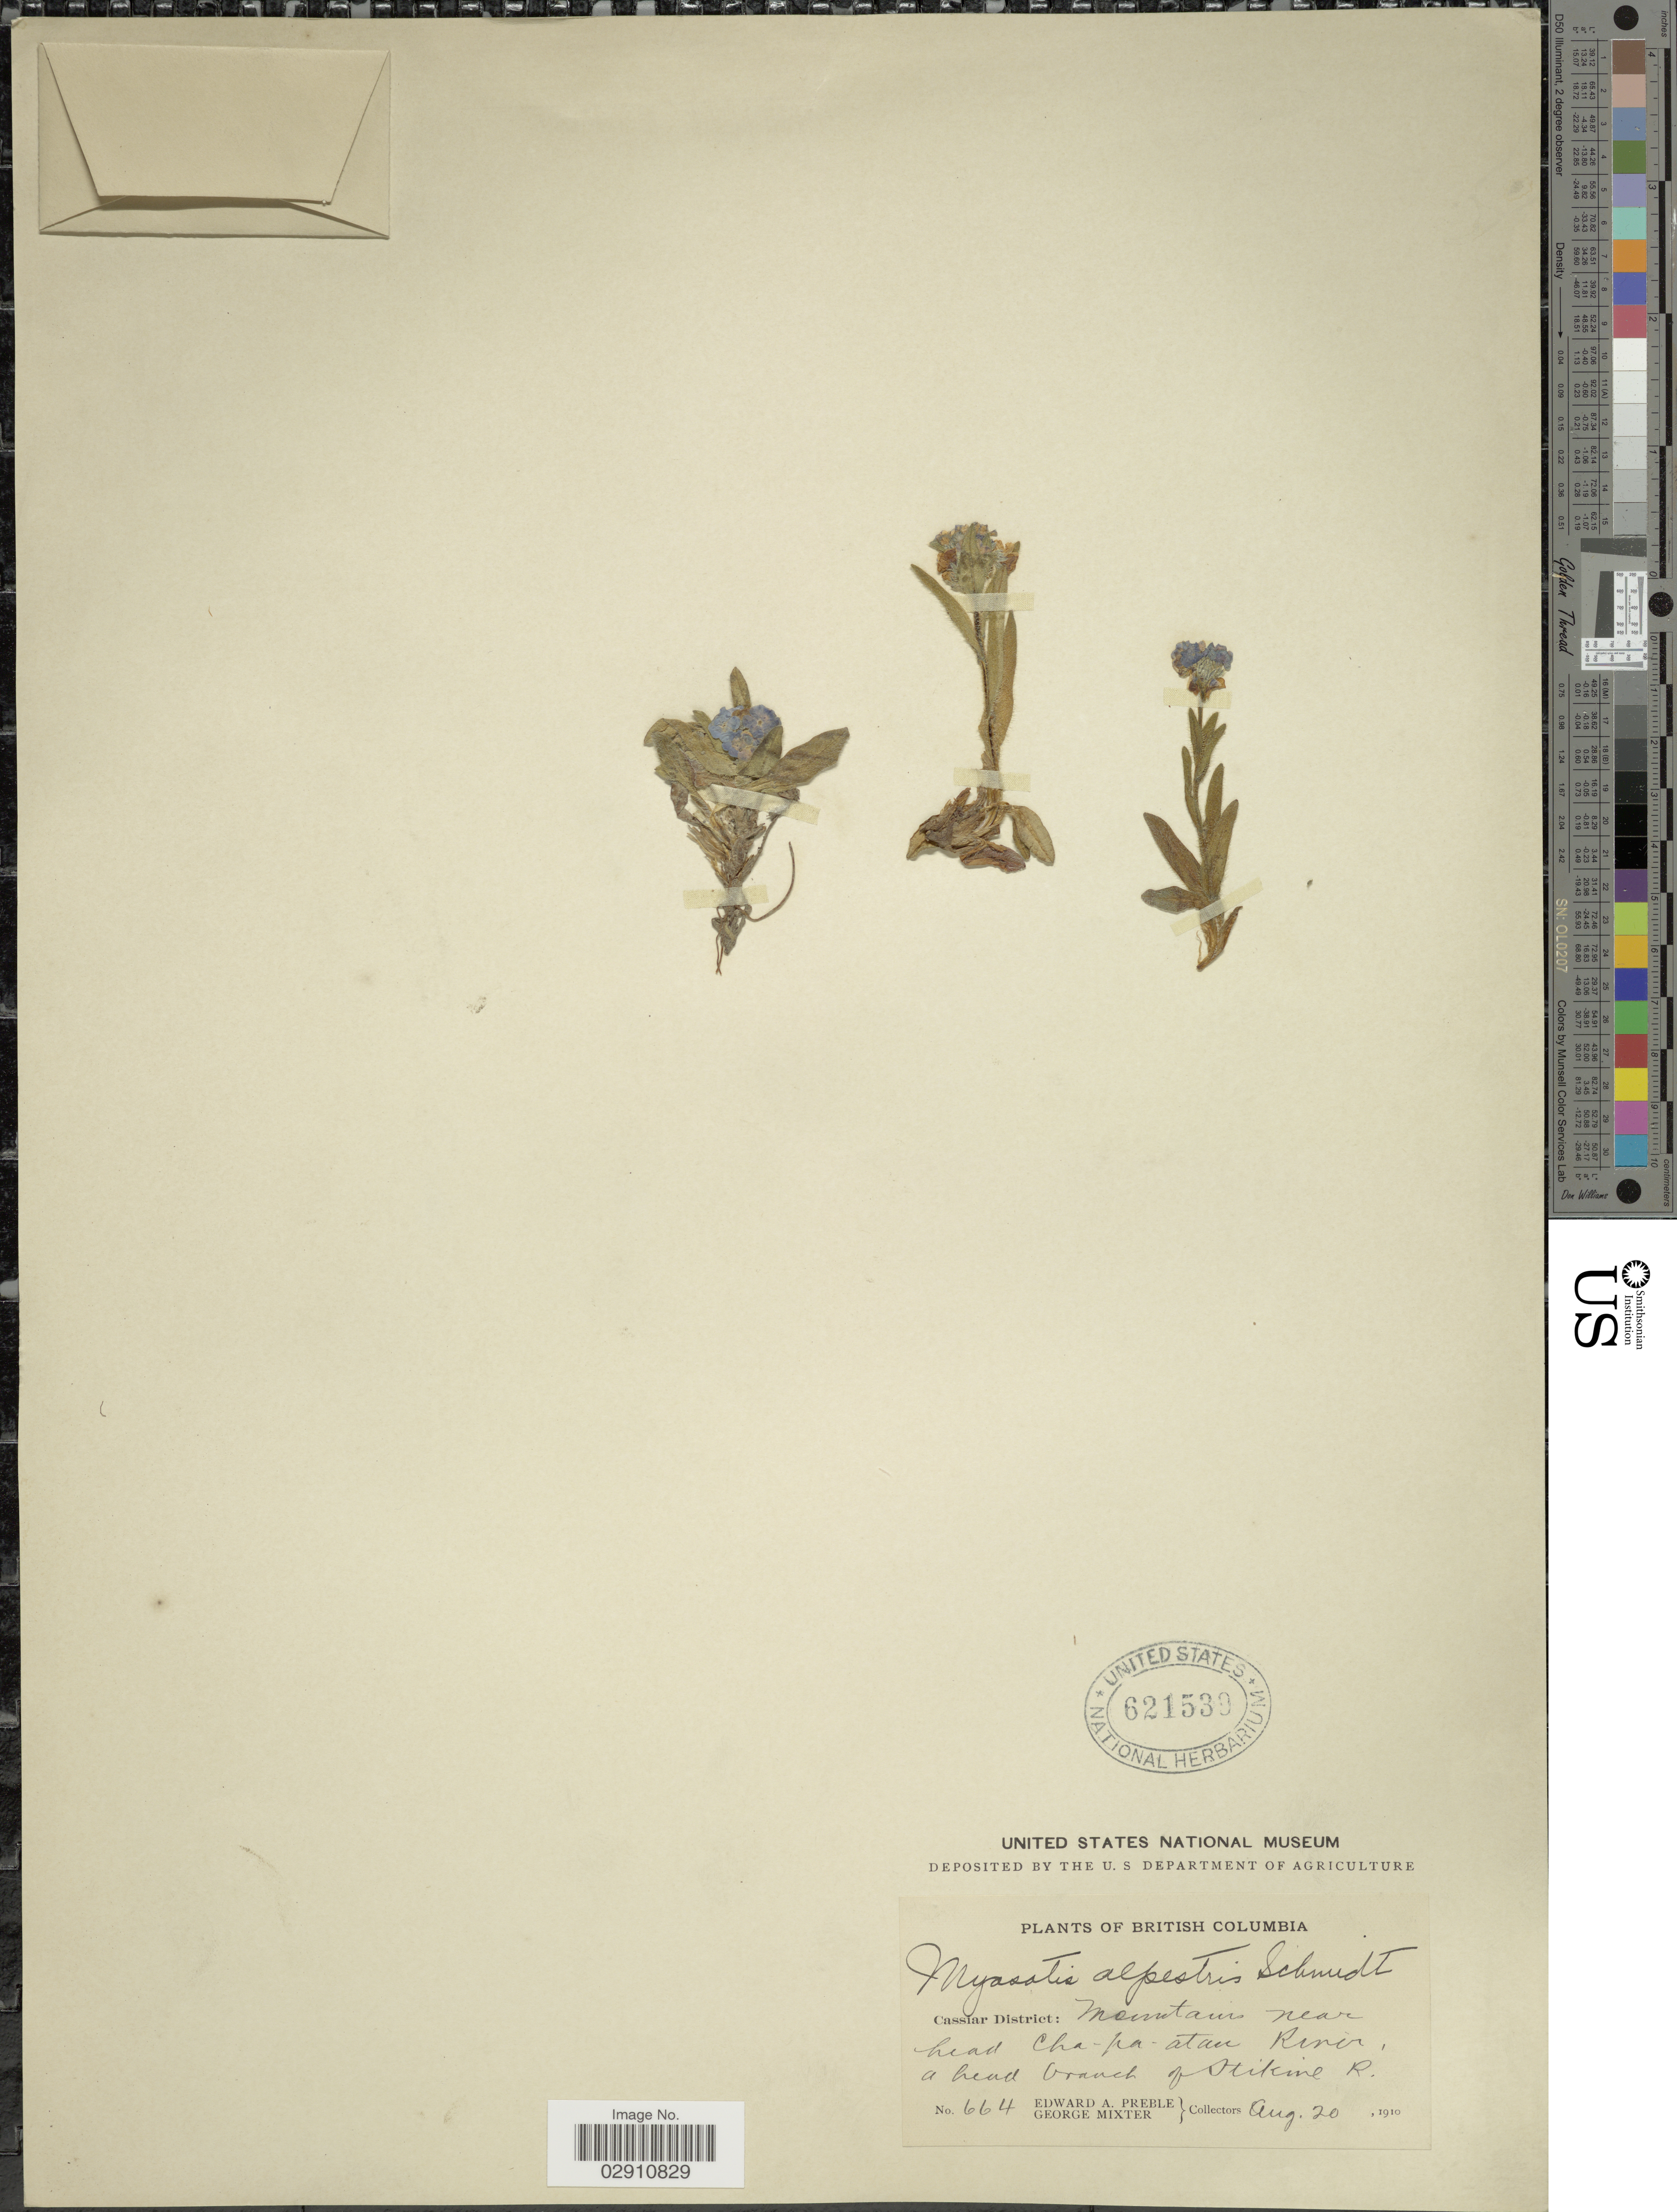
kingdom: Plantae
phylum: Tracheophyta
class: Magnoliopsida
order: Boraginales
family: Boraginaceae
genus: Myosotis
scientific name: Myosotis alpestris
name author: F.W. Schmidt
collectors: E. Preble & G. Mixter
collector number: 664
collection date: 1910-08-20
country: Canada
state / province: British Columbia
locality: Cassiar District: Mountain near head Cha-pa-atan River, a head branch of Stikine R.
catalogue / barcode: US 621530